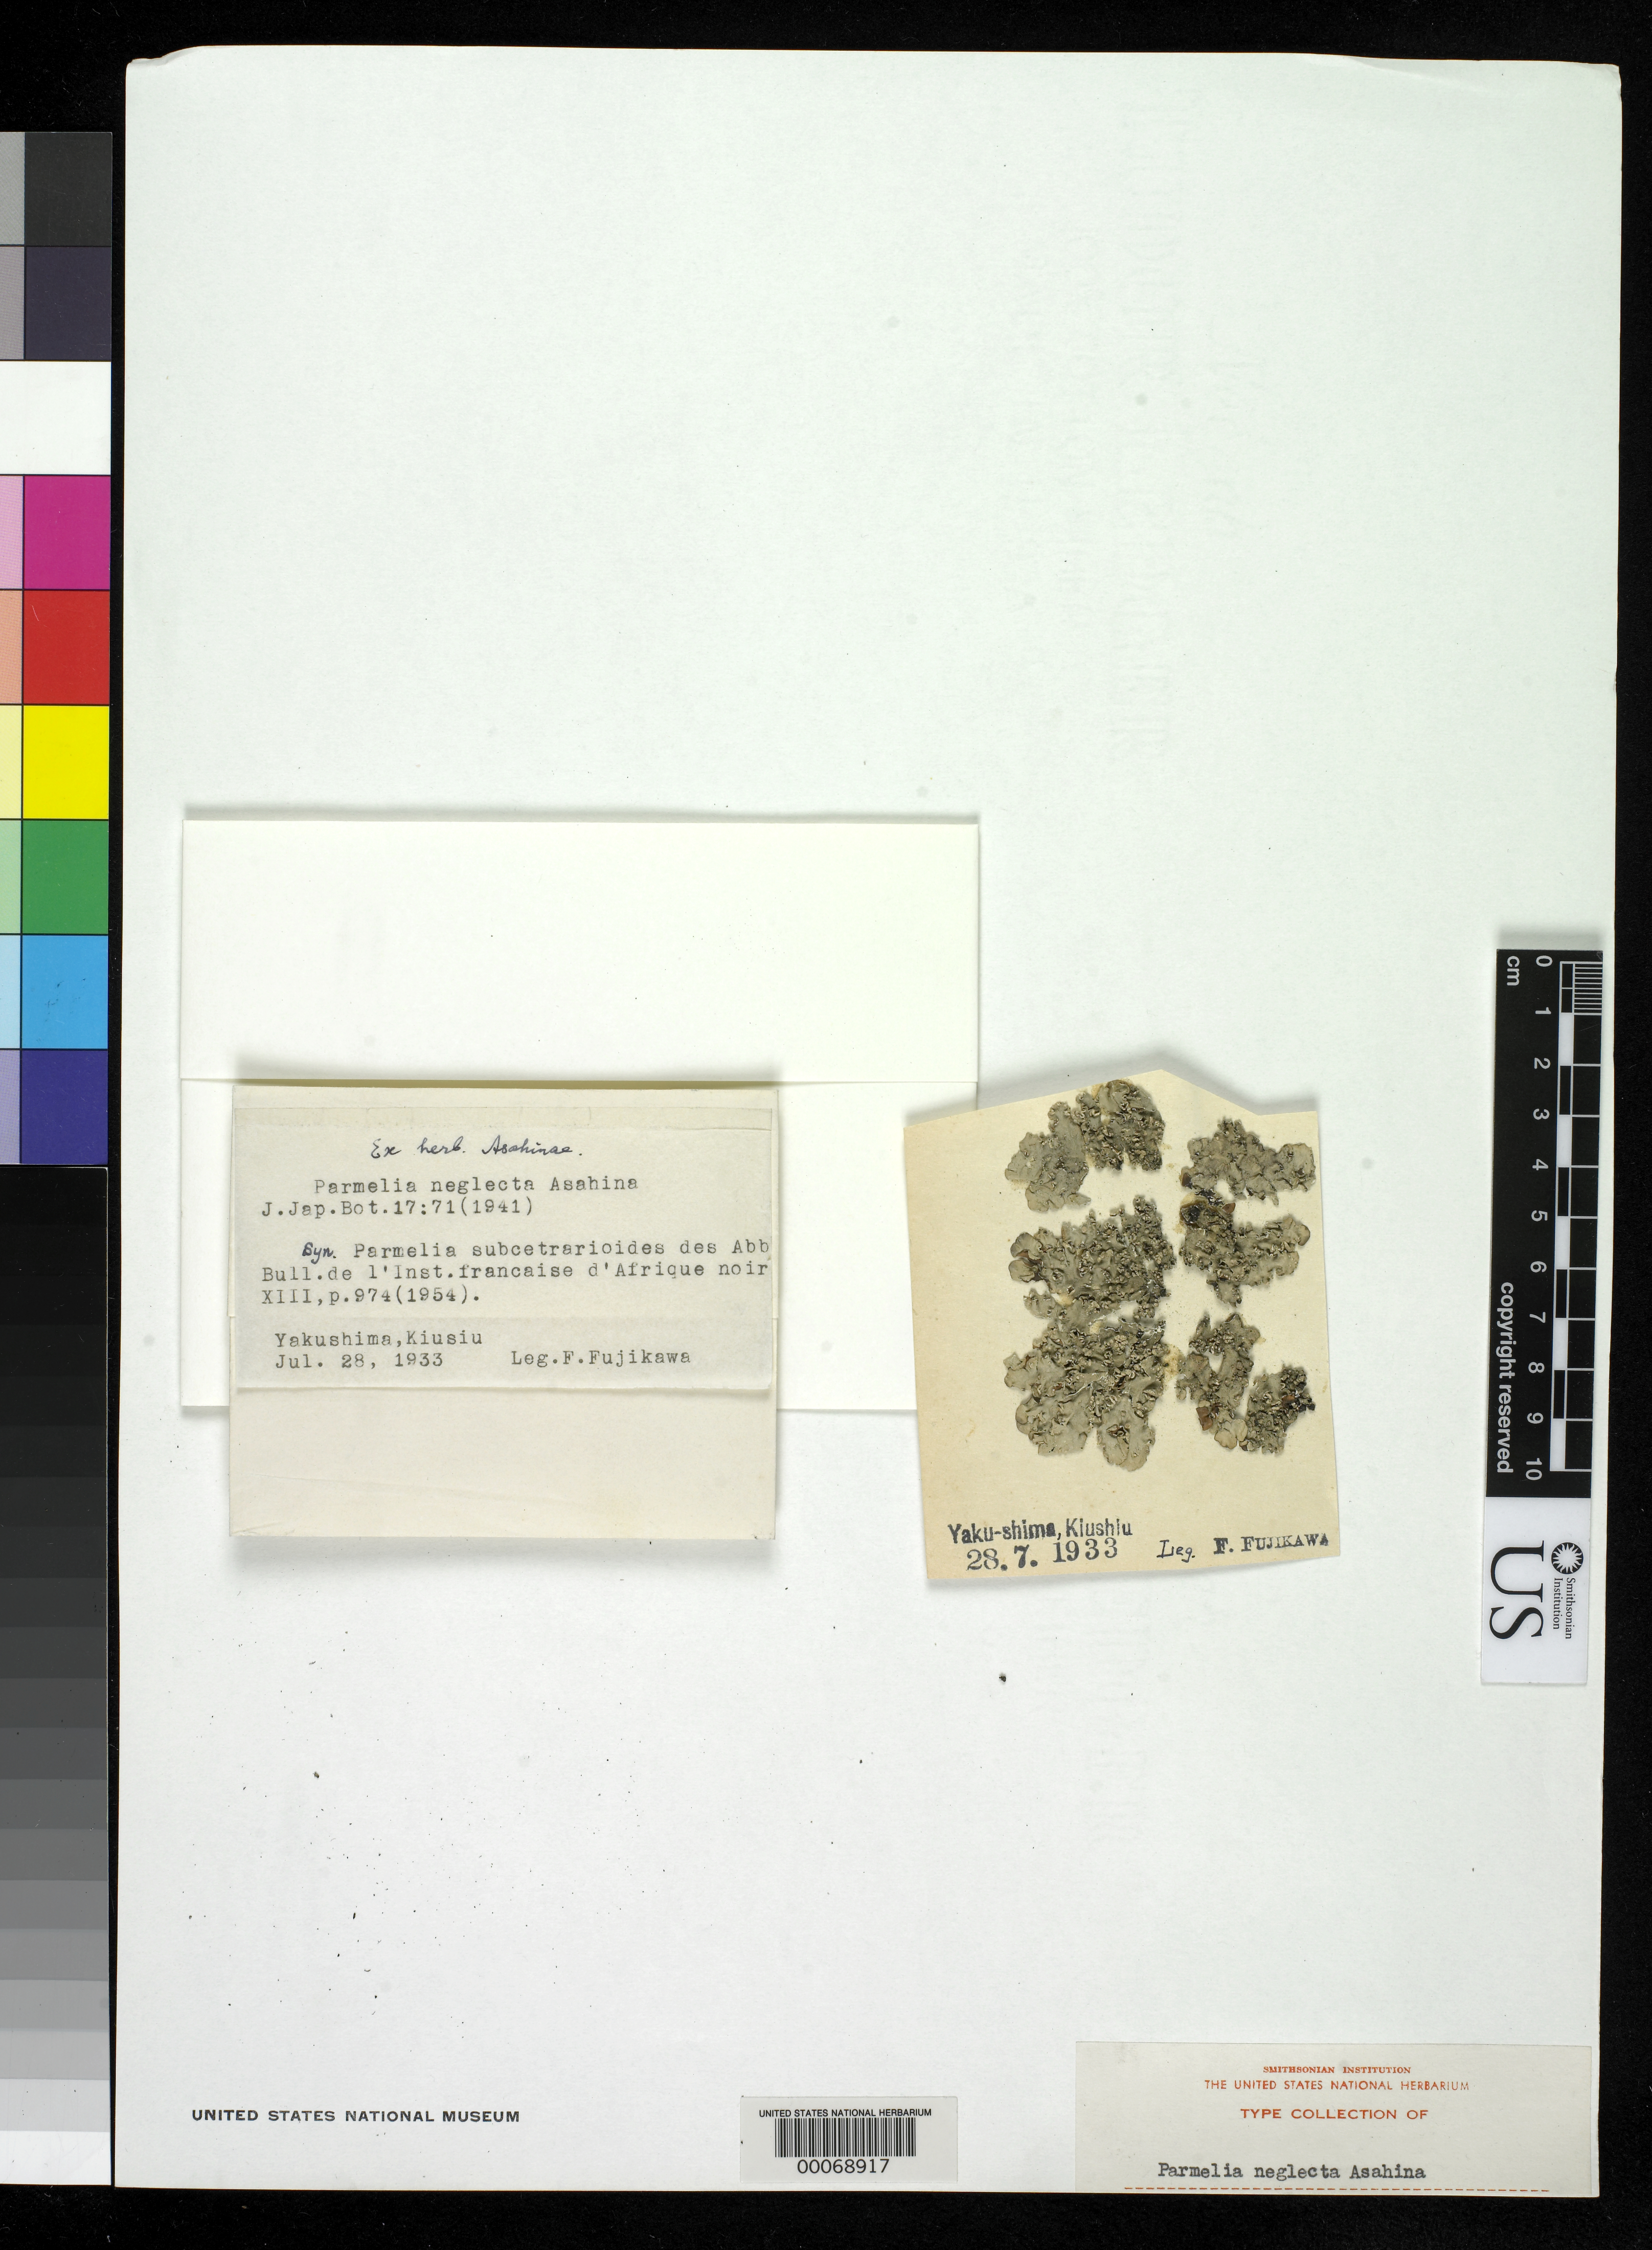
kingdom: Fungi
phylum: Ascomycota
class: Lecanoromycetes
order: Lecanorales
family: Parmeliaceae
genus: Parmelia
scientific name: Parmelia neglecta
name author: Asahina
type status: Isosyntype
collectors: F. Fuzikawa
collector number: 66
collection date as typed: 28 Jul 1933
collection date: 1933-07-28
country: Taiwan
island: Taiwan [Formosa]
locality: Yakushima, Raisha.